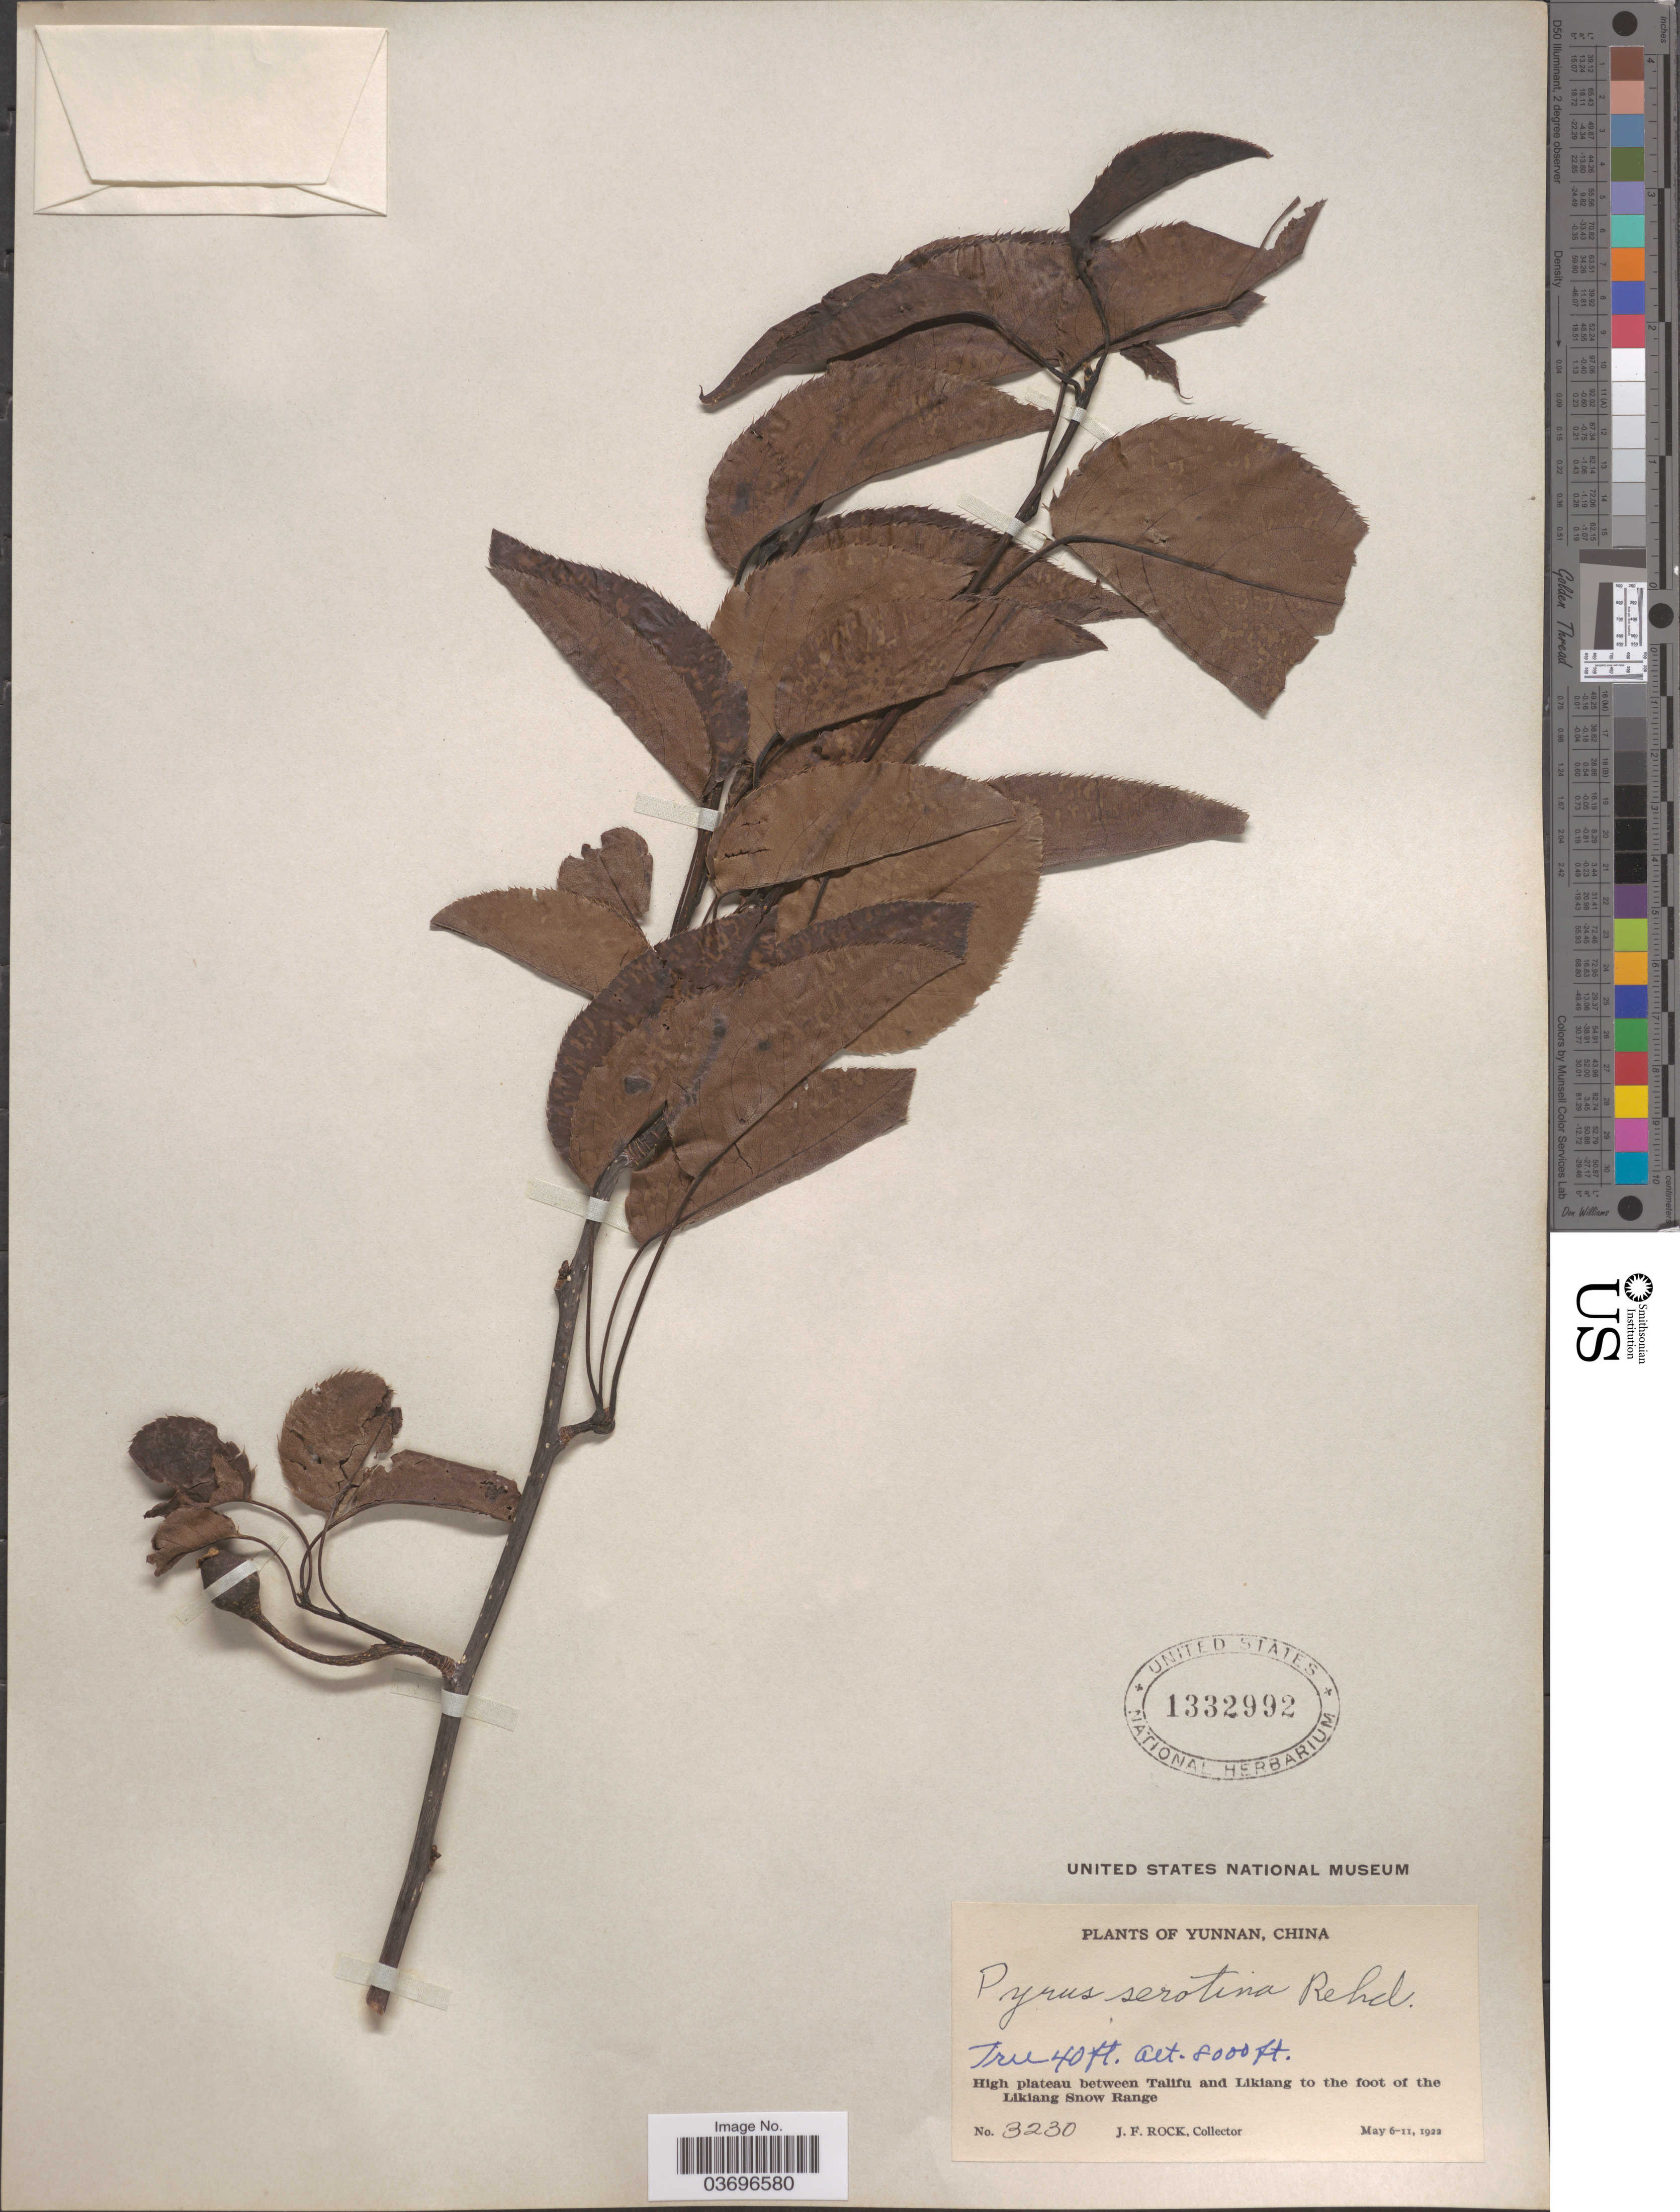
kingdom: Plantae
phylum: Tracheophyta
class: Magnoliopsida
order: Rosales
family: Rosaceae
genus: Pyrus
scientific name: Pyrus pyrifolia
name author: (Burm. f.) Nakai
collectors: J. Rock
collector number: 3230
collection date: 1922-05-06/1922-05-11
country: China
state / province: Yunnan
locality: High plateau between Talifu and Likiang to the foot of the Likiang Snow Range.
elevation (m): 2438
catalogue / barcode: US 1332992